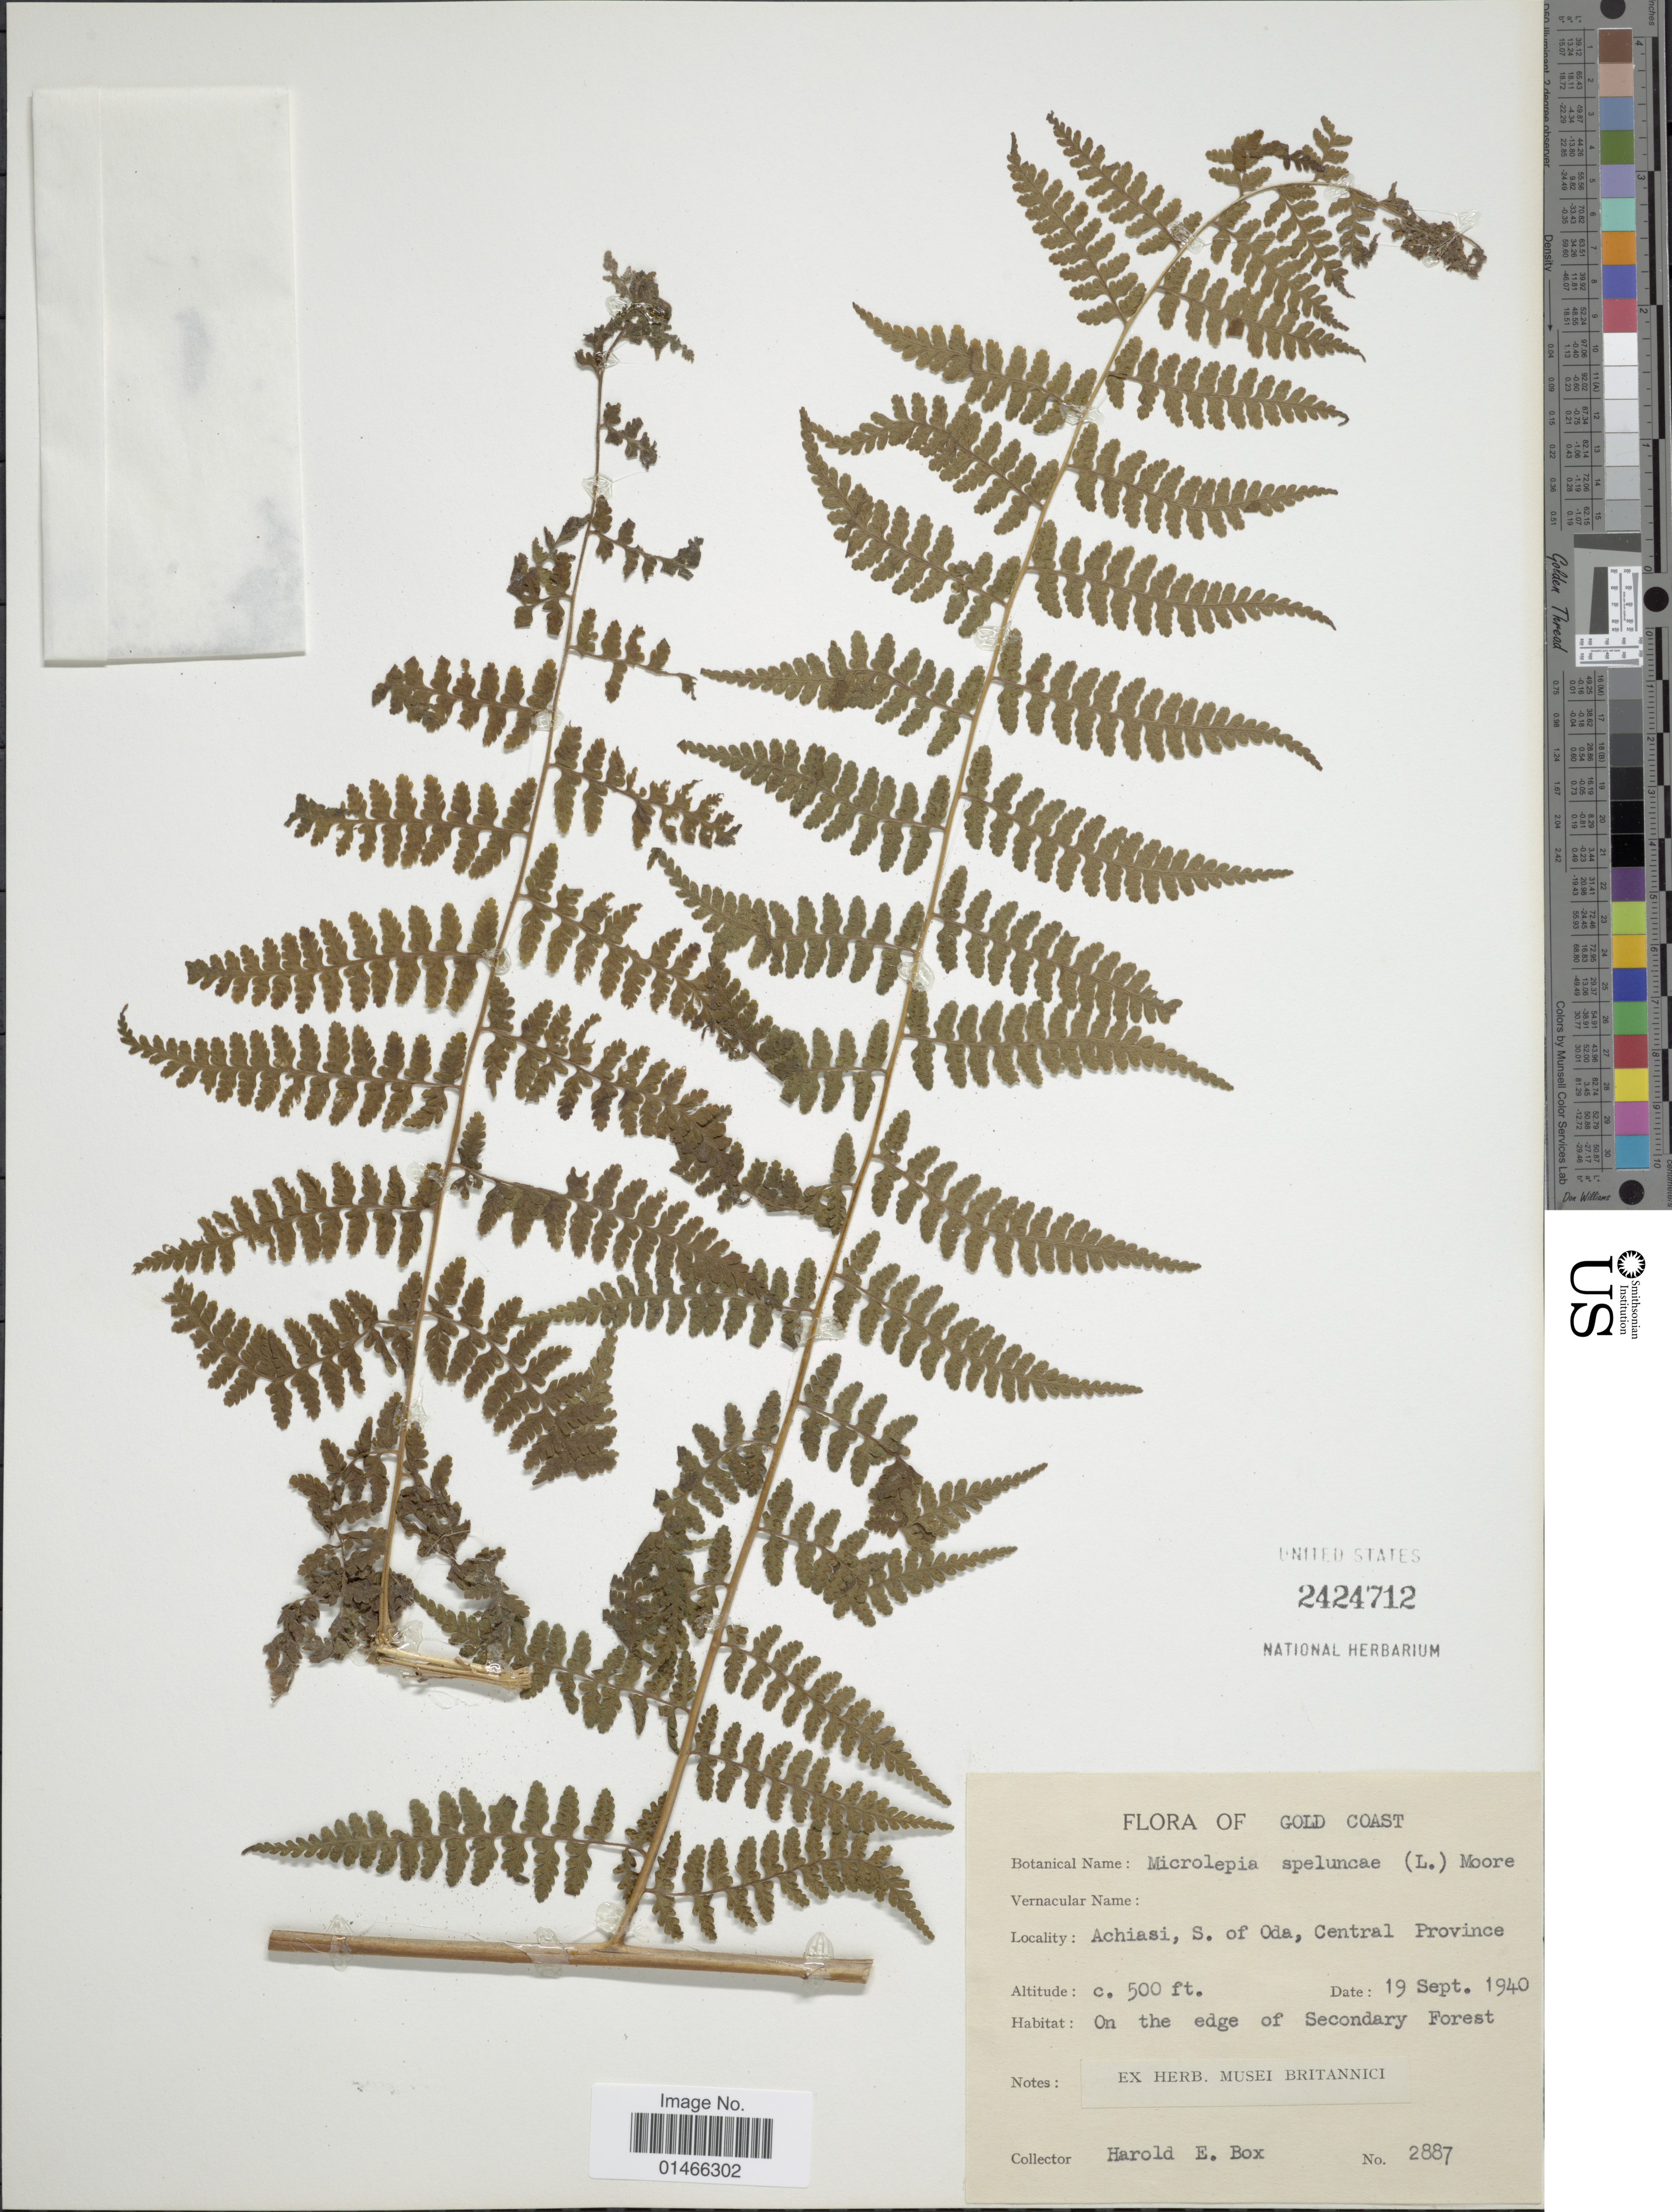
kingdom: Plantae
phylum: Tracheophyta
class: Polypodiopsida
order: Polypodiales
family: Dennstaedtiaceae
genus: Microlepia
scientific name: Microlepia speluncae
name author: (L.) T. Moore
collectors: H. E. Box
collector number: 2887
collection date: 1940-09-19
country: Ghana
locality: Gold Coast. Achiasi, S. of Oda, Central Province.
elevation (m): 152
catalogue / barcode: US 2424712